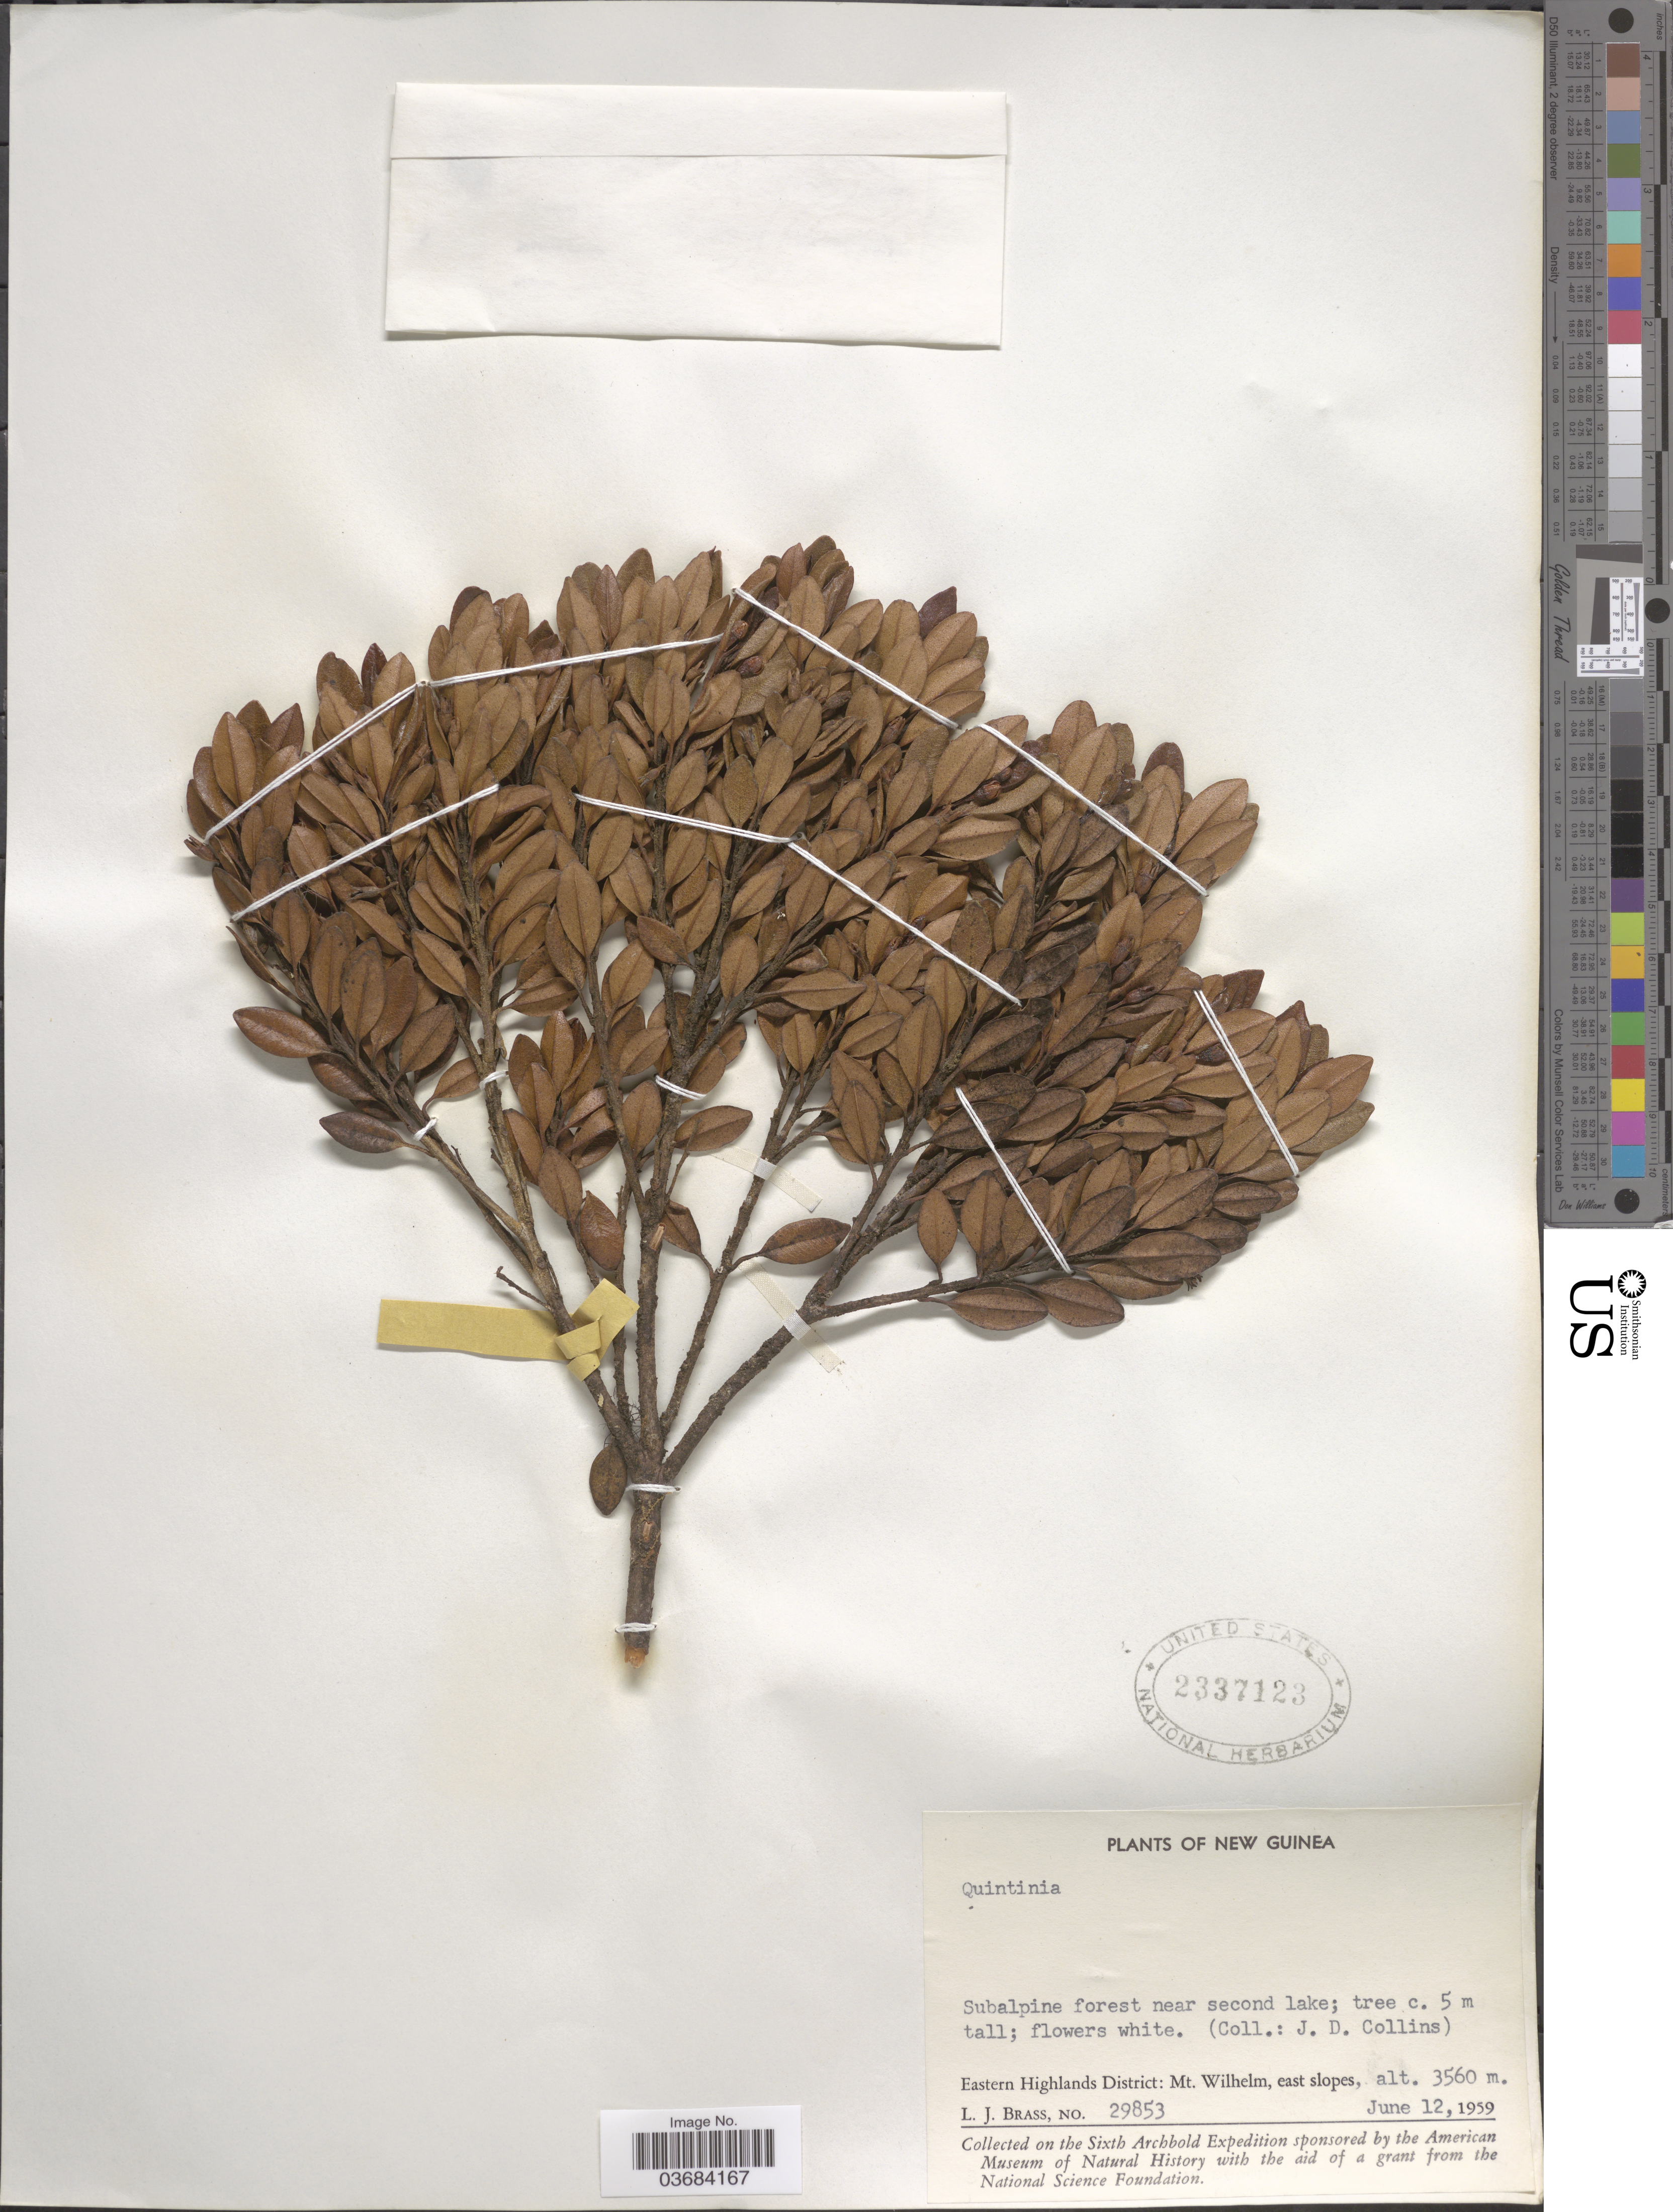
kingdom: Plantae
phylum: Tracheophyta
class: Magnoliopsida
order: Paracryphiales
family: Paracryphiaceae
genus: Quintinia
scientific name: Quintinia sp.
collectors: J. Collins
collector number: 29853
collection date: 1959-06-12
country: Papua New Guinea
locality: New Guinea. Eastern Highlands District: Mt. Wilhelm, east slopes. Sixth Archbold Expedition.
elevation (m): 3560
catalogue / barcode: US 2337123